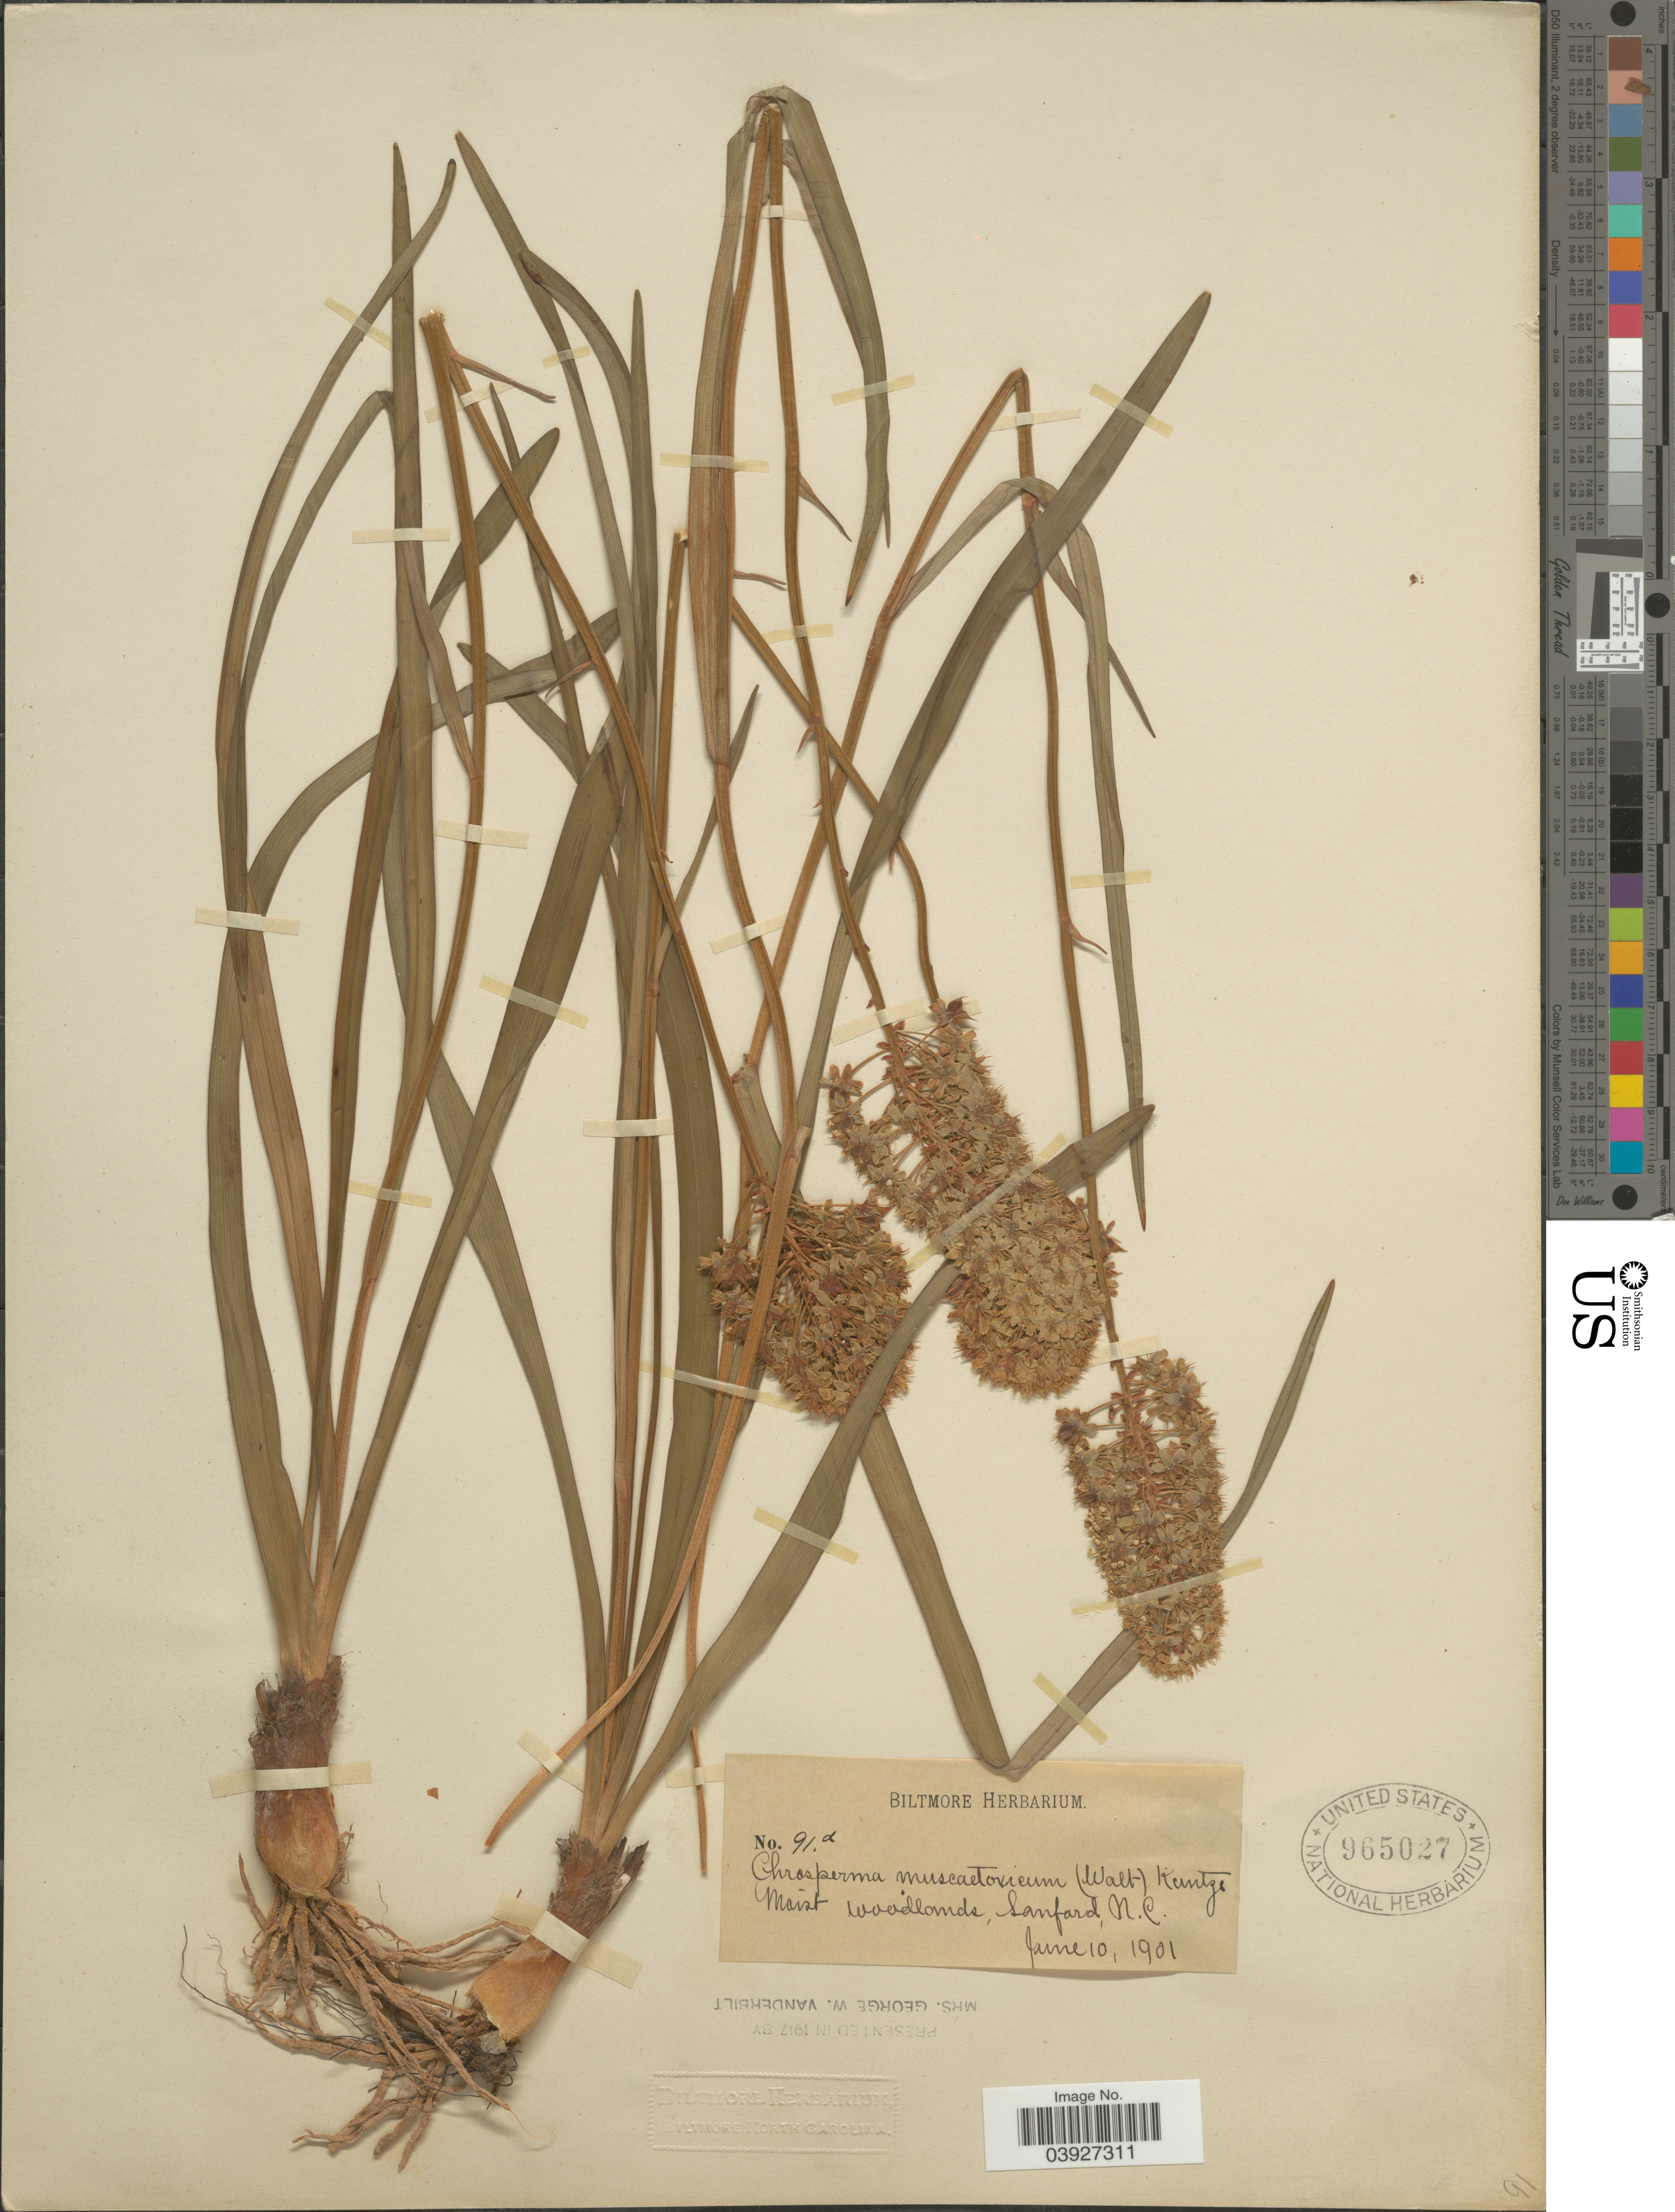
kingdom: Plantae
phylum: Tracheophyta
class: Liliopsida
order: Liliales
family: Melanthiaceae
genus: Amianthium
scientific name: Amianthium muscitoxicum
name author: (Walter) A. Gray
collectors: ex herb. Biltmore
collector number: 91d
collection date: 1901-06-10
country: United States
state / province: North Carolina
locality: Sanford.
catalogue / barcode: US 965027